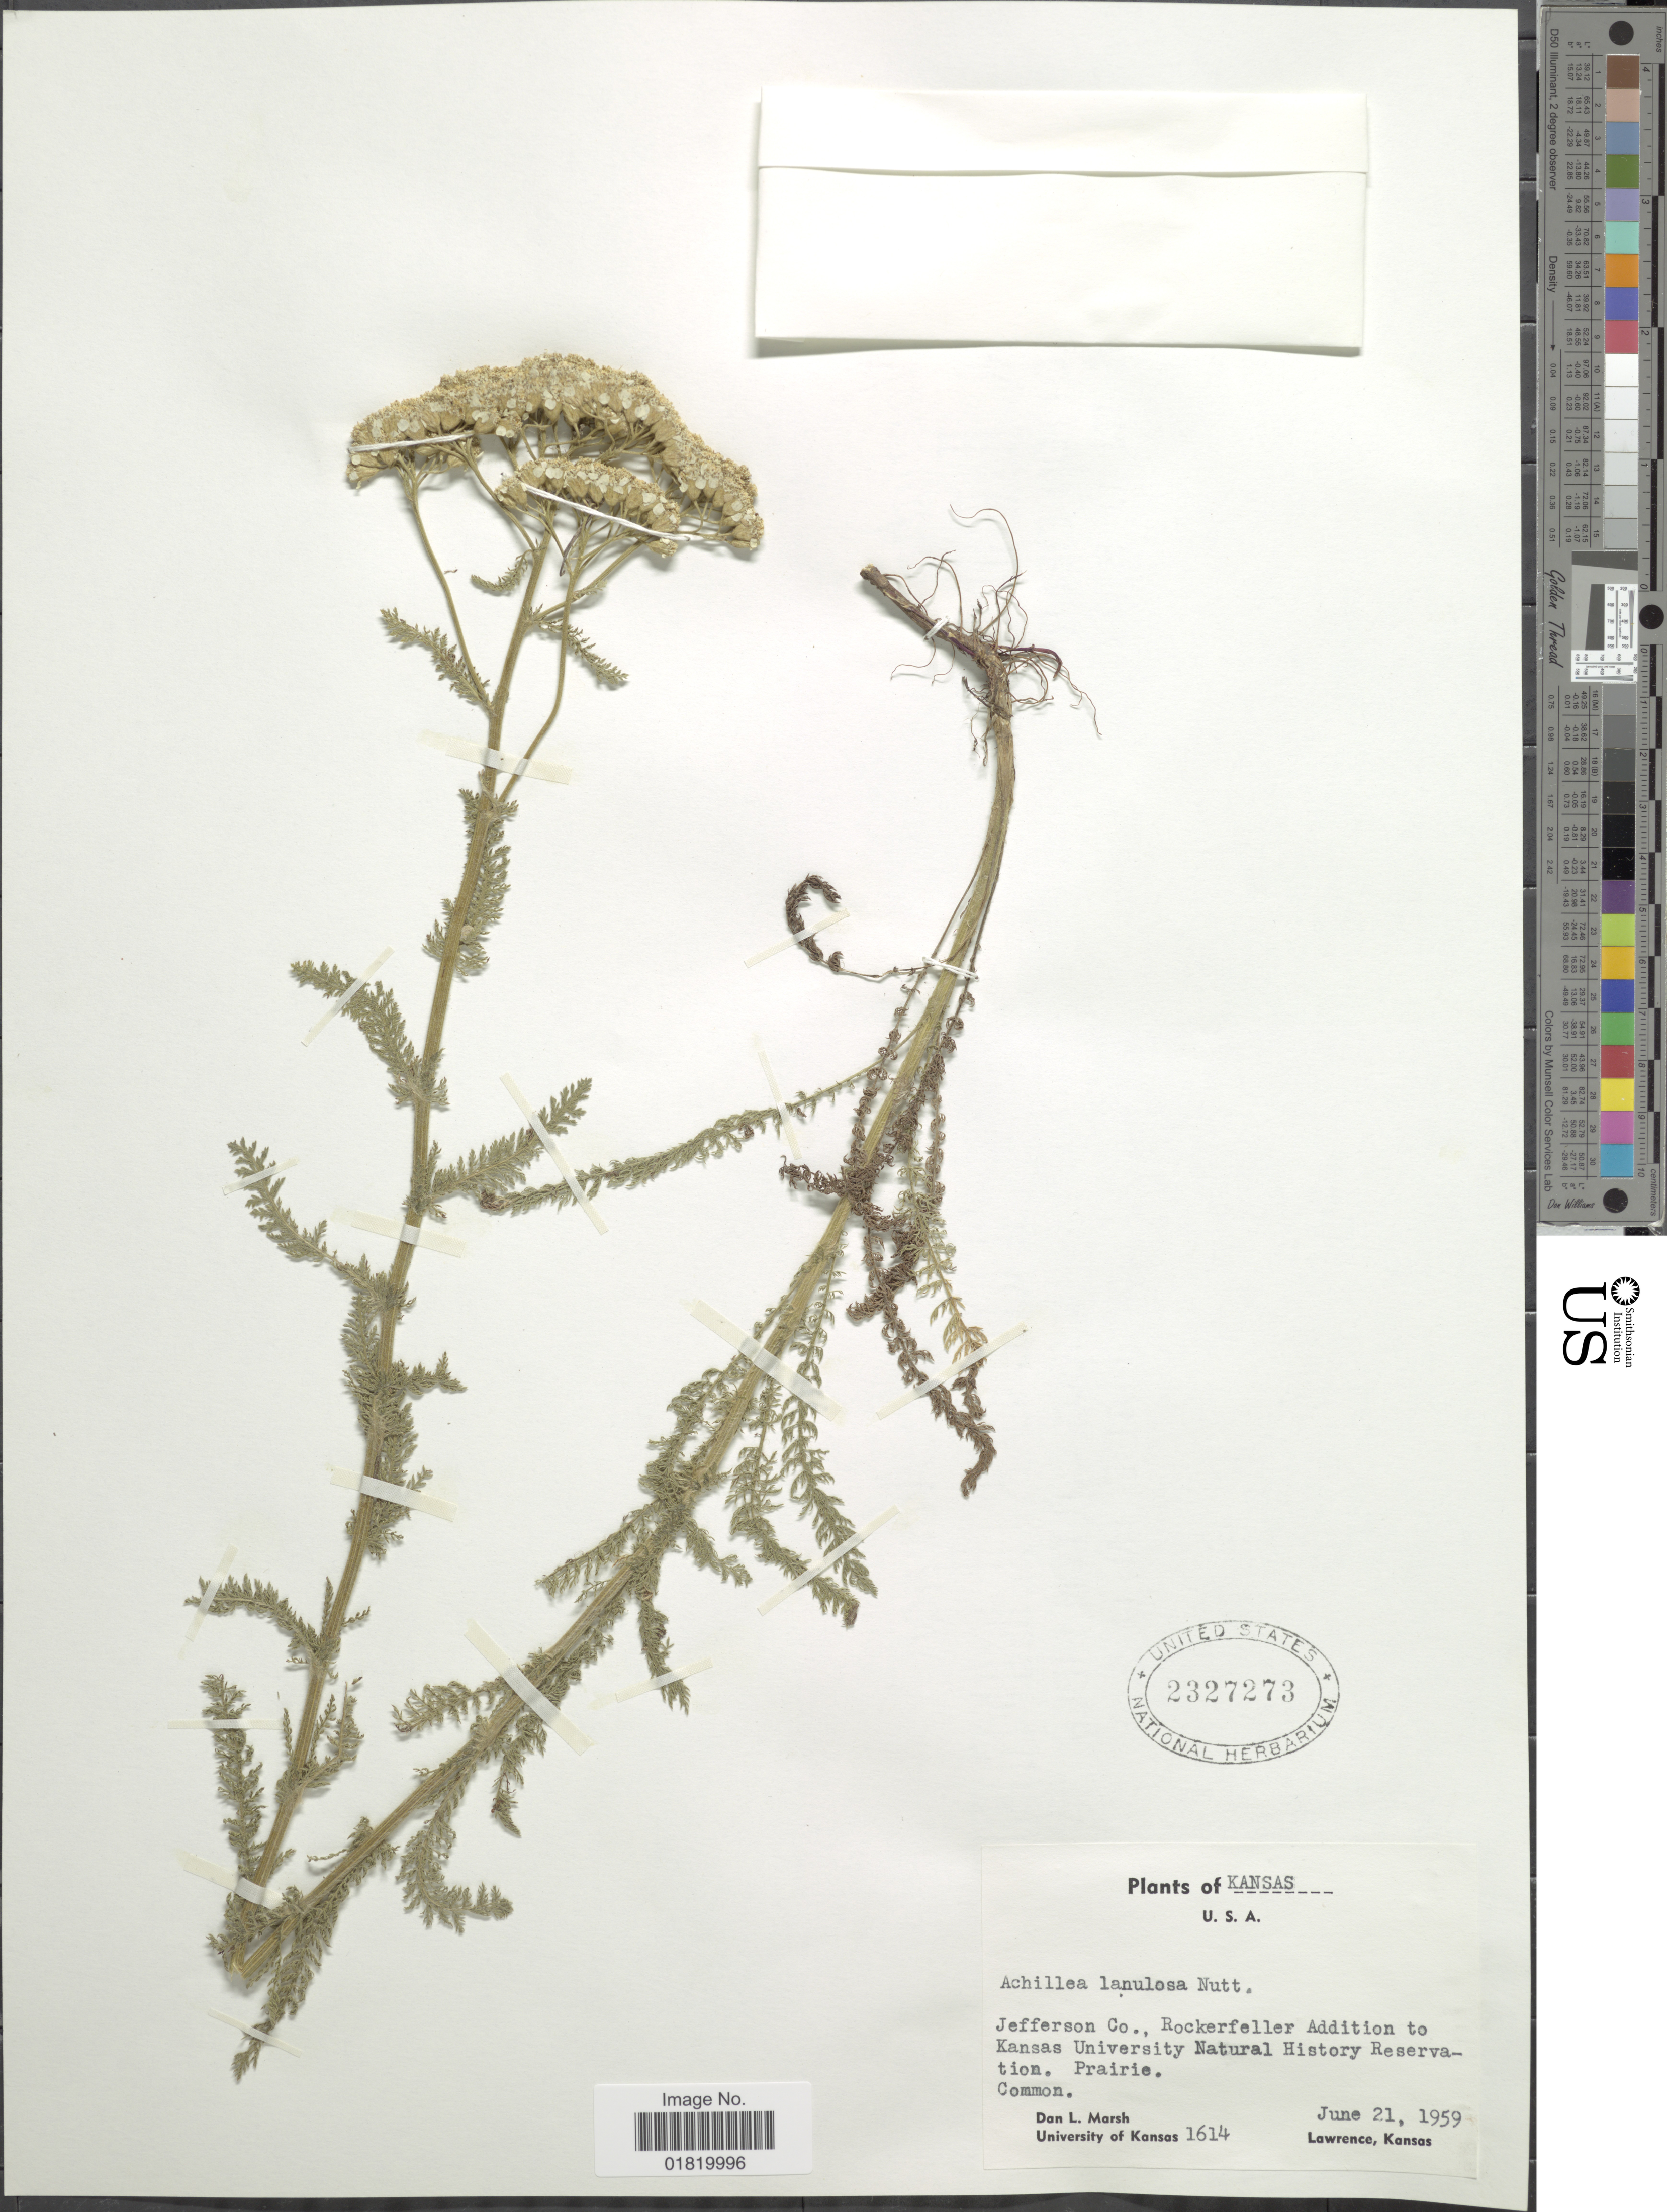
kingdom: Plantae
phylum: Tracheophyta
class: Magnoliopsida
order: Asterales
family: Asteraceae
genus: Achillea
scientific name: Achillea lanulosa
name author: Nutt.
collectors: D. L. Marsh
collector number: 1614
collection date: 1959-06-21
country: United States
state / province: Kansas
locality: Jefferson Co., Rockerfeller Addition to Kansas University Natural History Reservation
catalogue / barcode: US 2327273